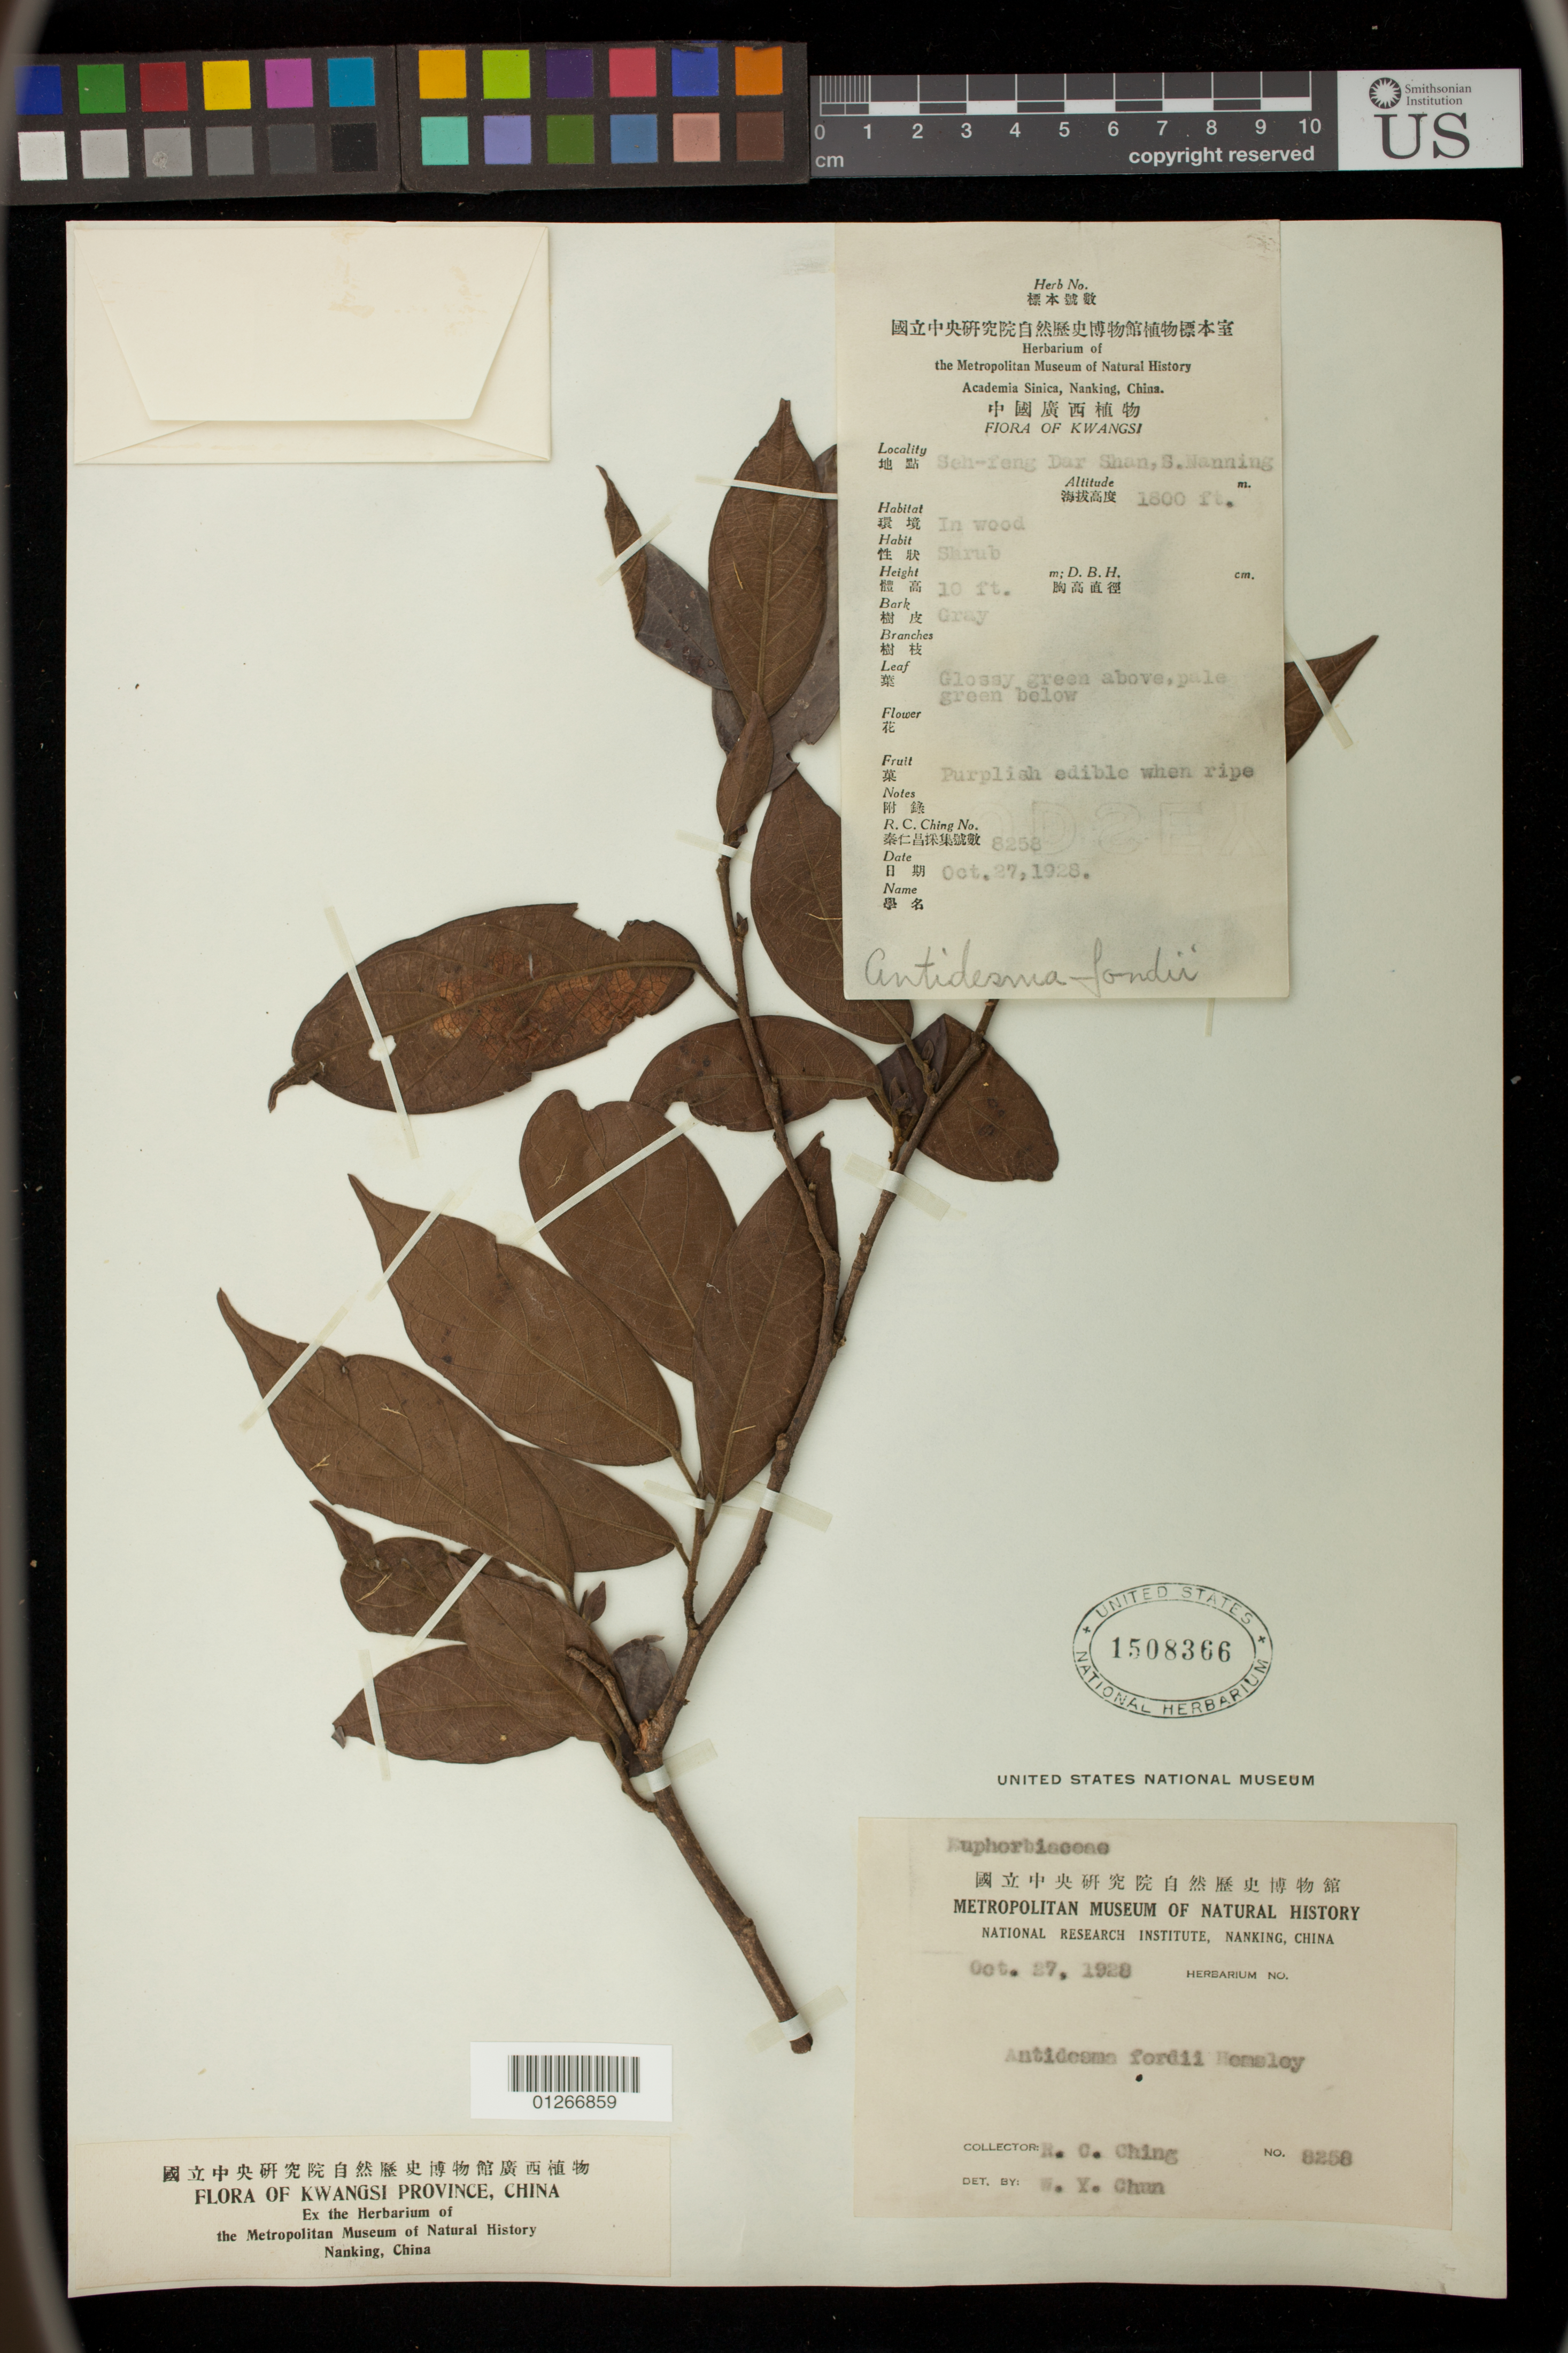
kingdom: Plantae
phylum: Tracheophyta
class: Magnoliopsida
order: Malpighiales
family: Phyllanthaceae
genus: Antidesma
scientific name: Antidesma fordii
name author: Hemsl.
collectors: R. C. Ching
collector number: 8258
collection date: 1928-10-27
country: China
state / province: Guangxi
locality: Seh-feng Dar Shan, S. Nanning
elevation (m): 549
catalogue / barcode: US 1508366